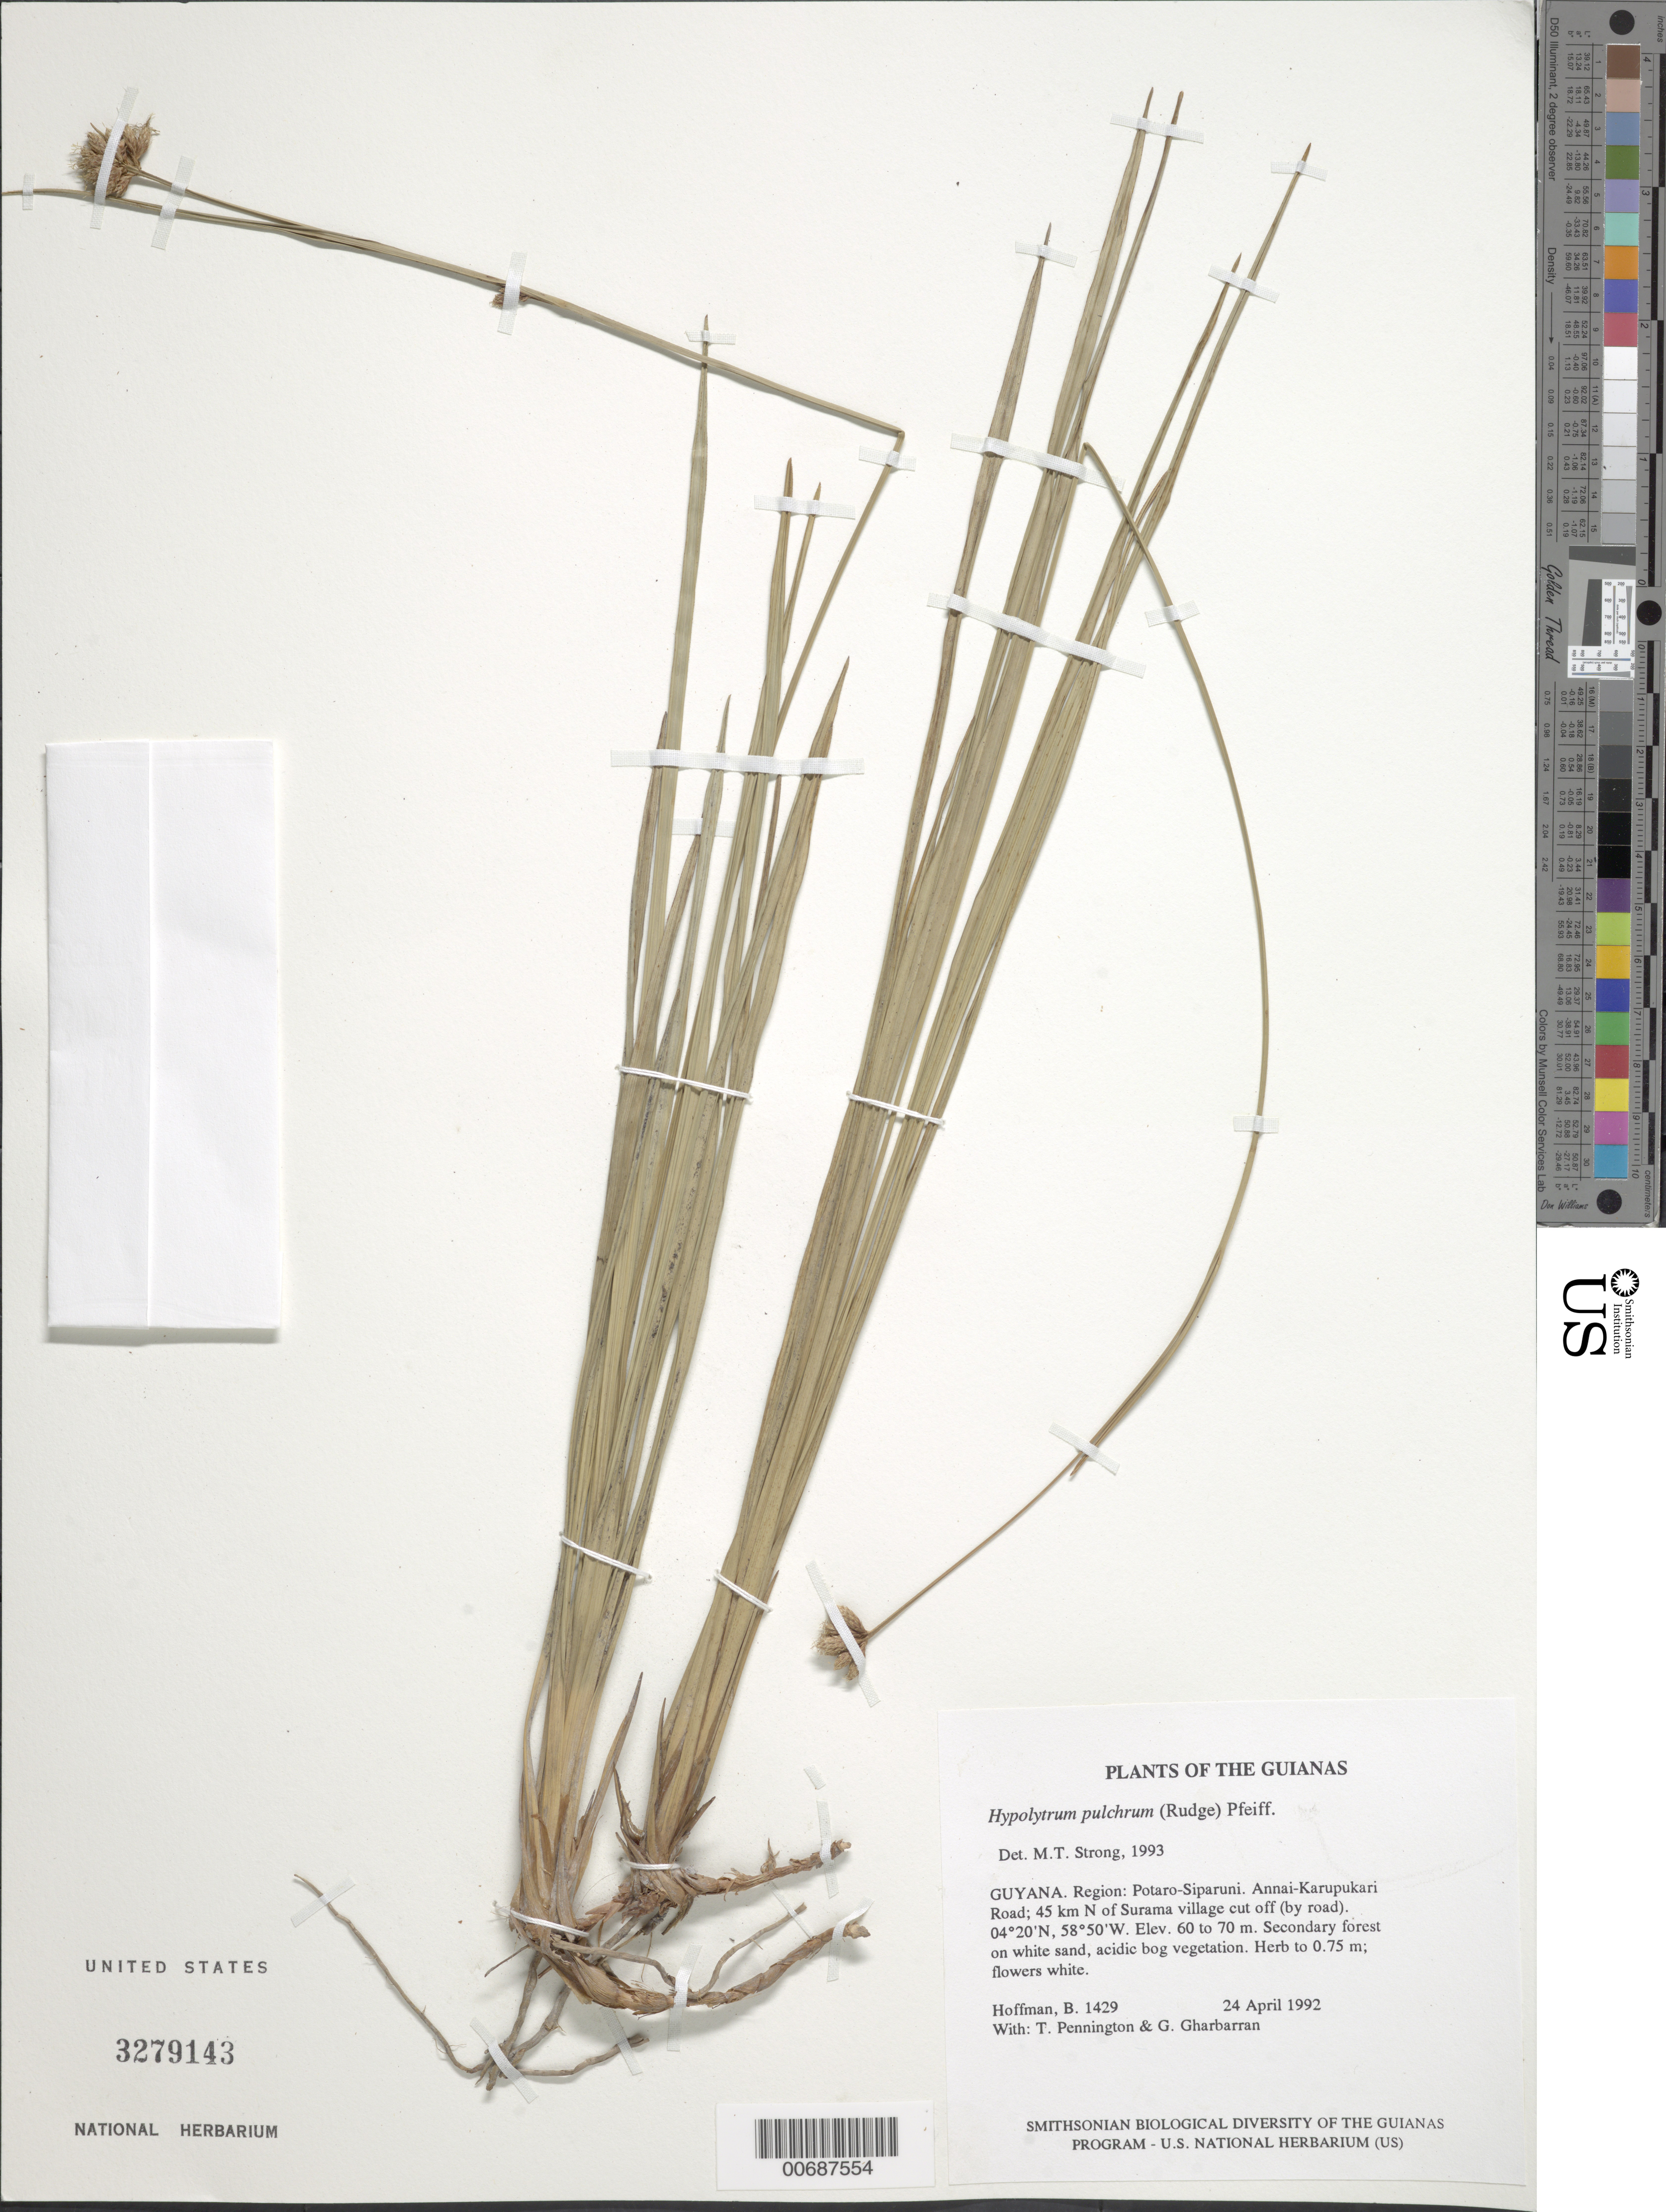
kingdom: Plantae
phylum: Tracheophyta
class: Liliopsida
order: Poales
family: Cyperaceae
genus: Hypolytrum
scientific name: Hypolytrum pulchrum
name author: (Rudge) H. Pfeiff.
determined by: Strong, M. T., (US), Smithsonian Institution - National Museum of Natural History (UNITED STATES)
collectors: B. Hoffman, R. T. Pennington & G. Gharbarran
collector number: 1429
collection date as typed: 24 April 1992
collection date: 1992-04-24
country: Guyana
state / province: Potaro-Siparuni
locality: Annai-Karupukari Road; 45 km N of Surama village cut off (by road). Iwokrama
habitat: Secondary forest on white sand, acidic bog vegetation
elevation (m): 60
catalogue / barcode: US 3279143